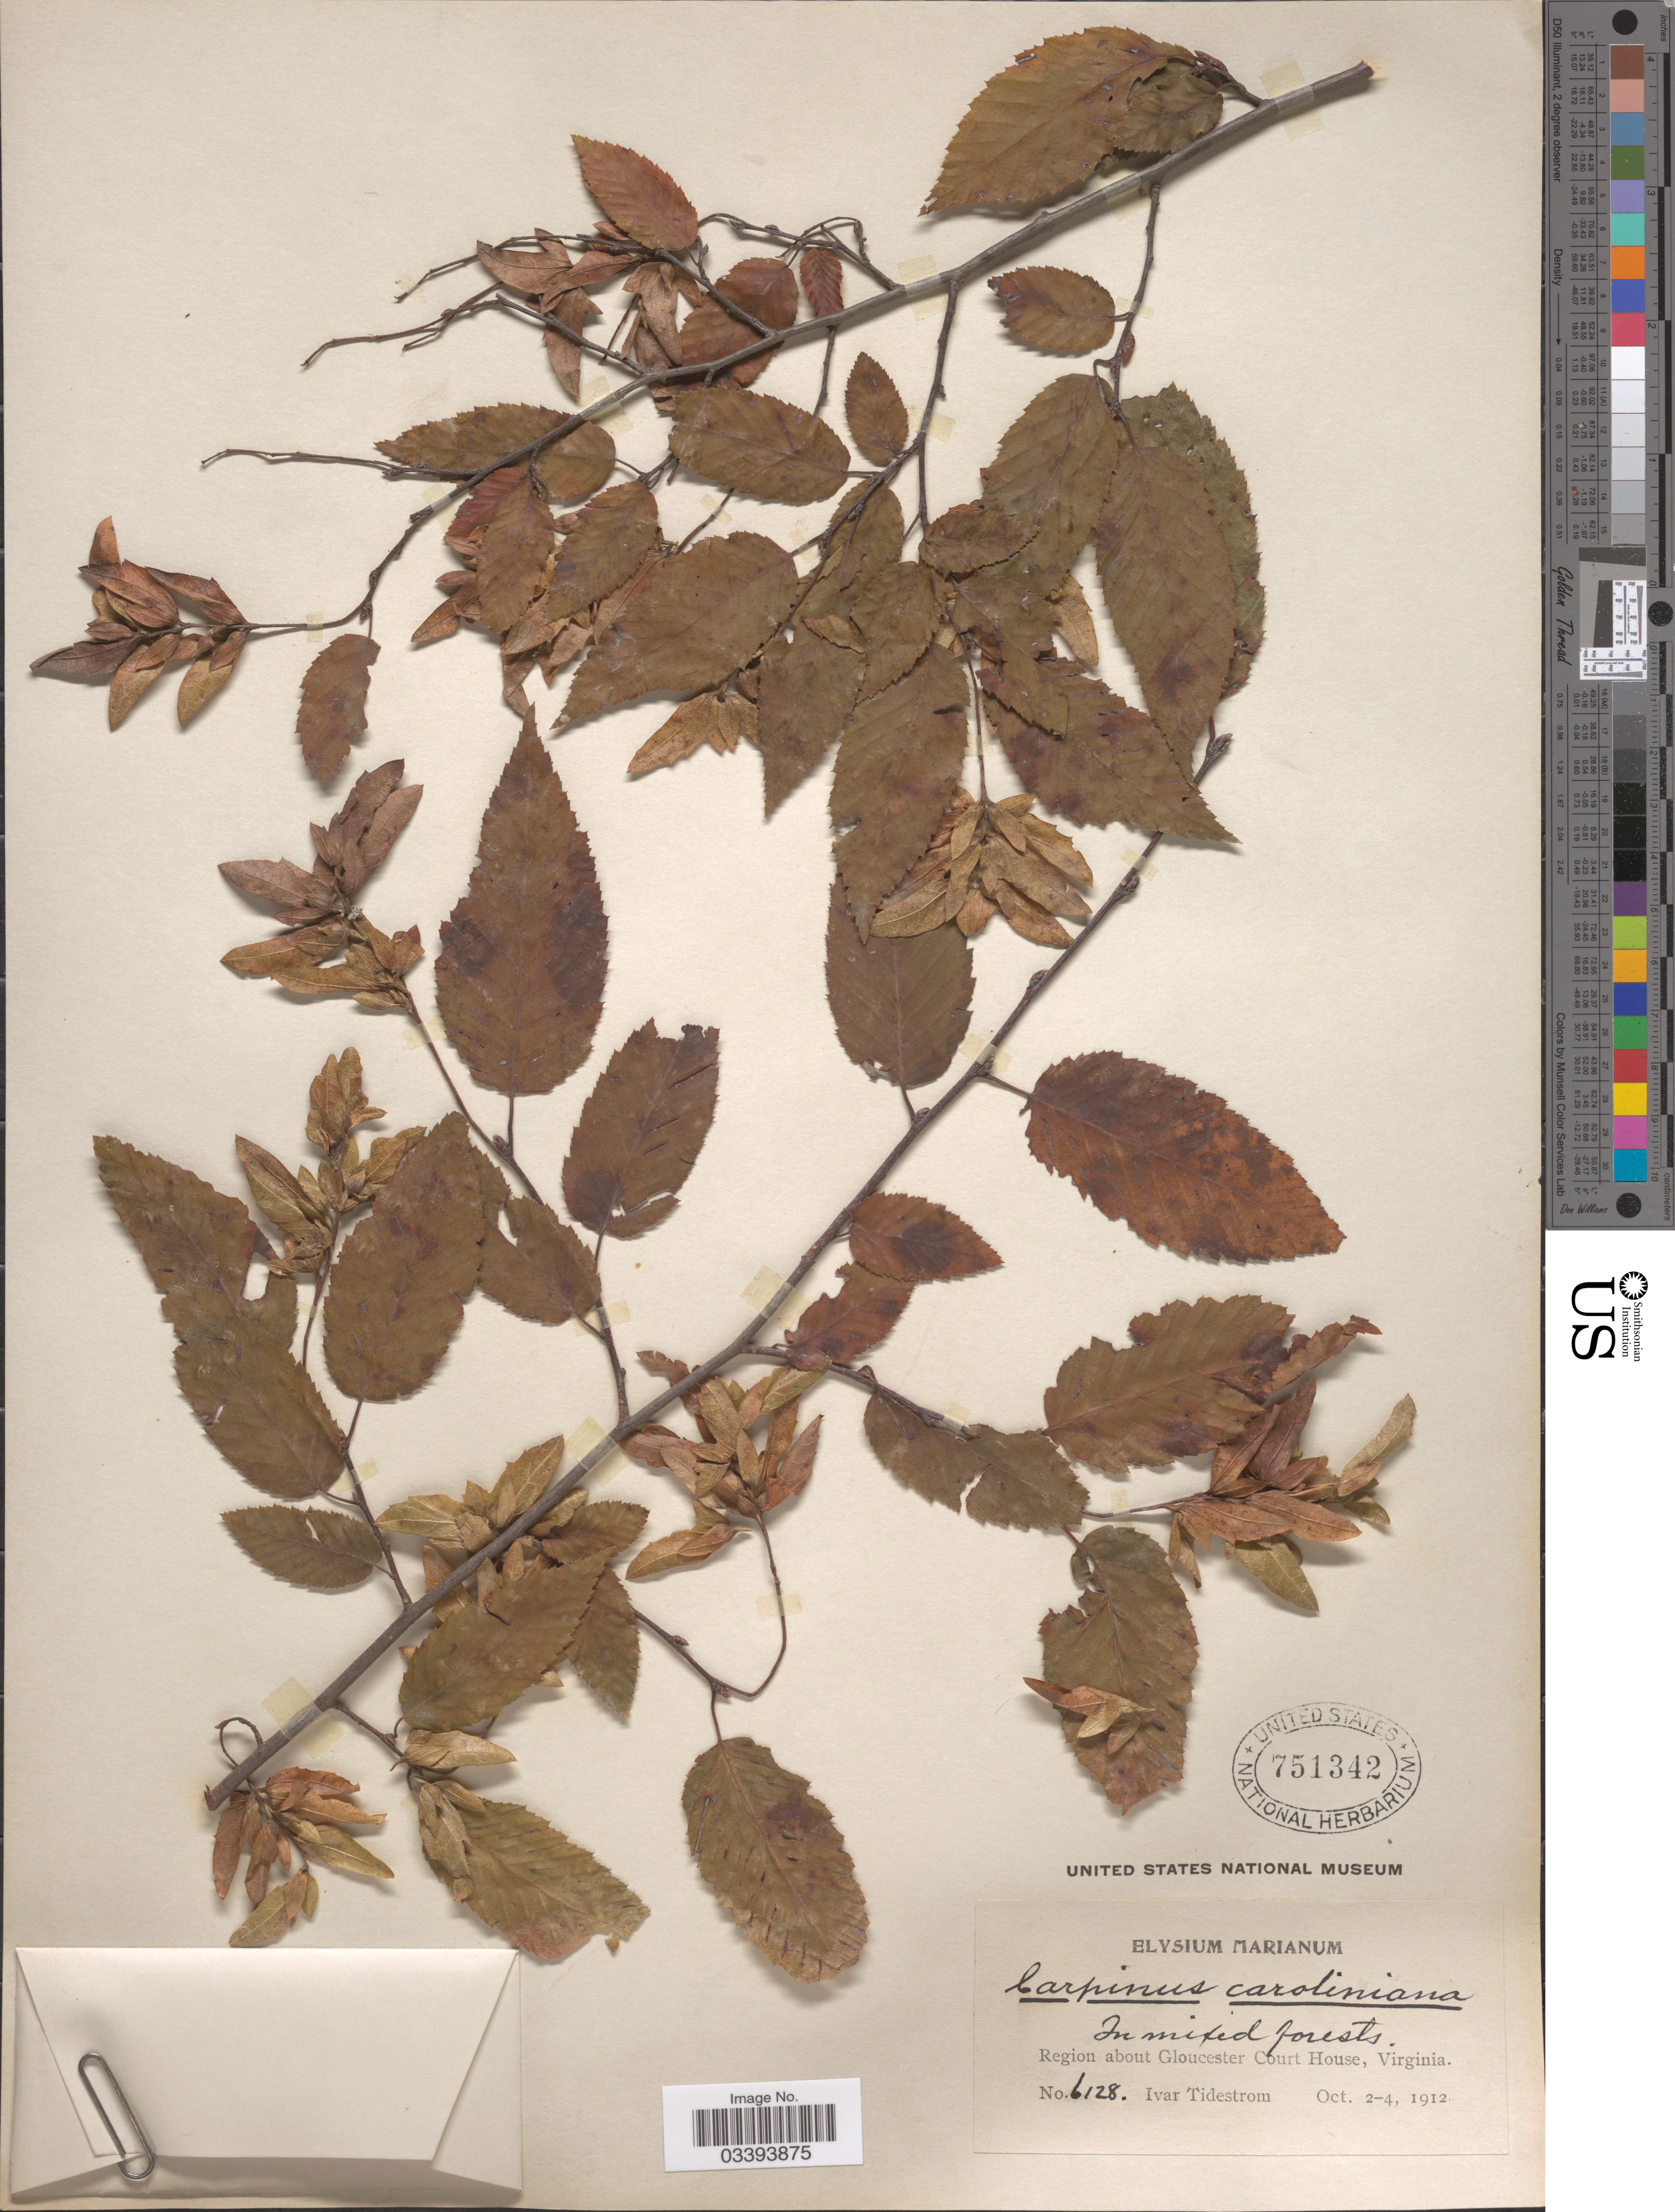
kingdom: Plantae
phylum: Tracheophyta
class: Magnoliopsida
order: Fagales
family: Betulaceae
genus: Carpinus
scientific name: Carpinus caroliniana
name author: Walter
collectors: I. F. Tidestrom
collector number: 6128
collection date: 1912-10-02/1912-10-04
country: United States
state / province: Virginia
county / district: Gloucester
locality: Region about Gloucester Court House.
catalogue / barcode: US 751342